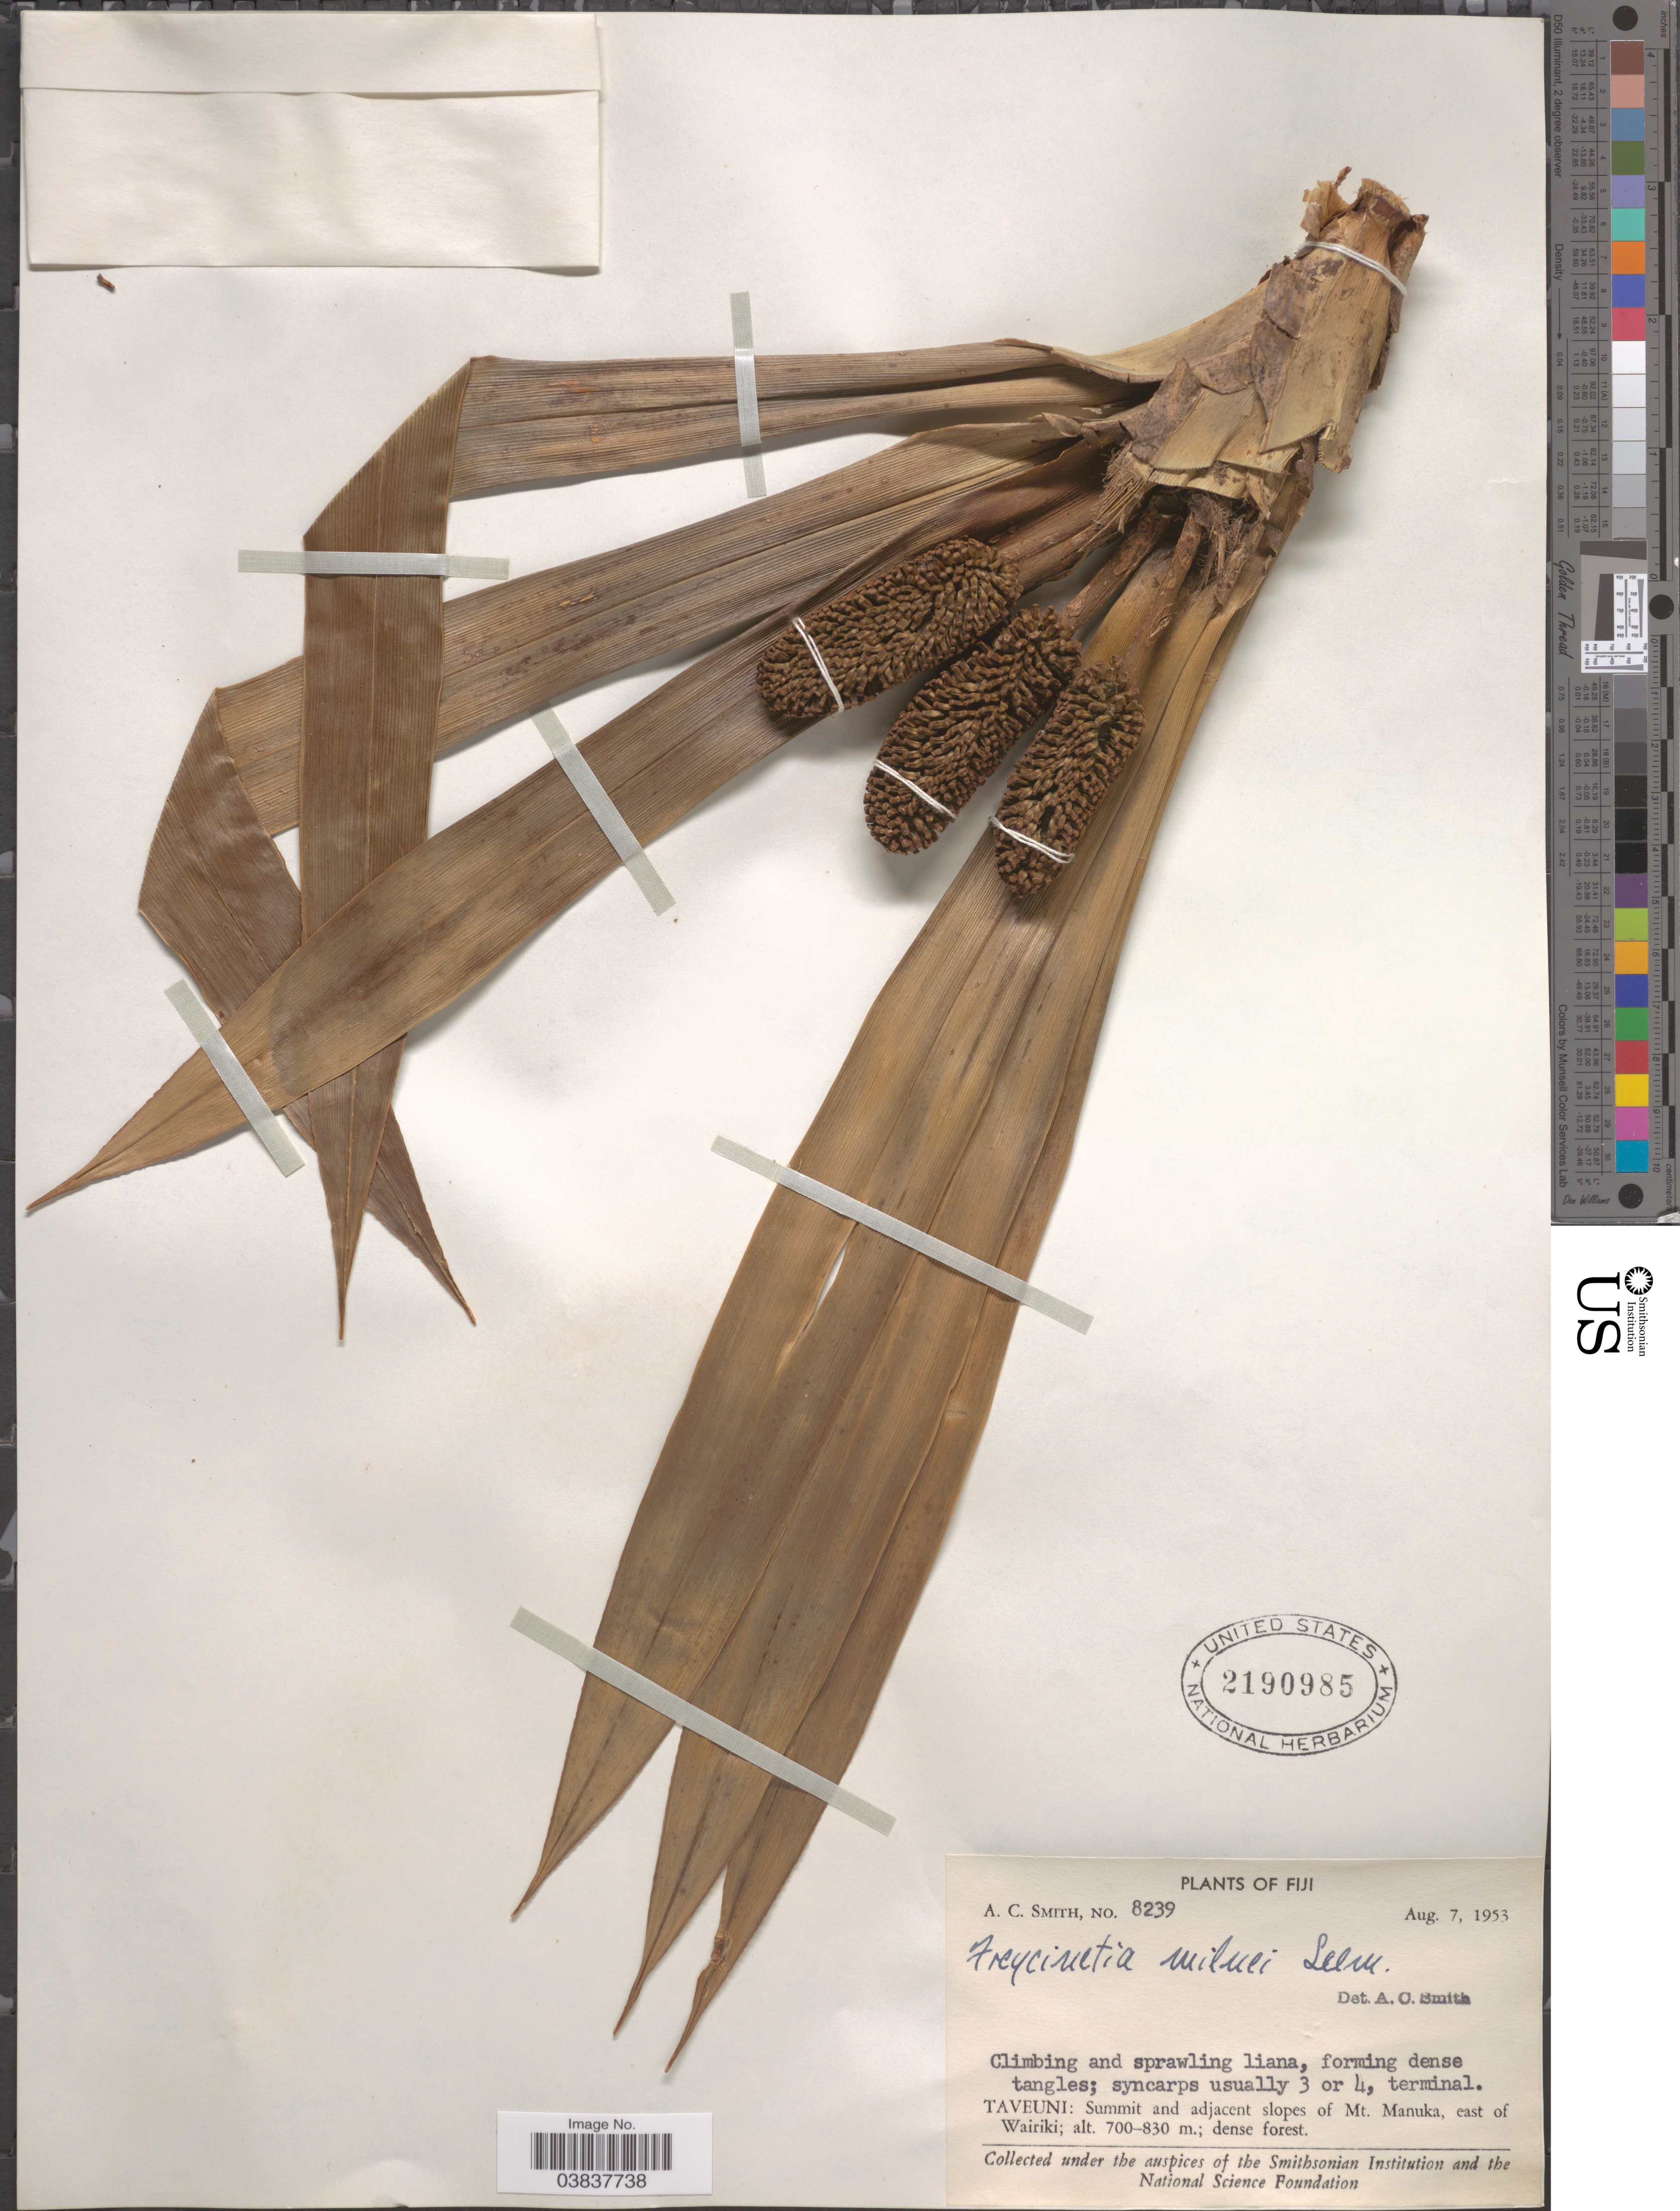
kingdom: Plantae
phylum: Tracheophyta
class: Liliopsida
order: Pandanales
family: Pandanaceae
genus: Freycinetia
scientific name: Freycinetia milnei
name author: Seem.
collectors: A. C. Smith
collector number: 8239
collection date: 1953-08-07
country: Fiji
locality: Taveuni: Summit and adjacent slopes of Mt. Manuka, east of Wairiki.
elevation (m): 700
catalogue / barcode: US 2190985